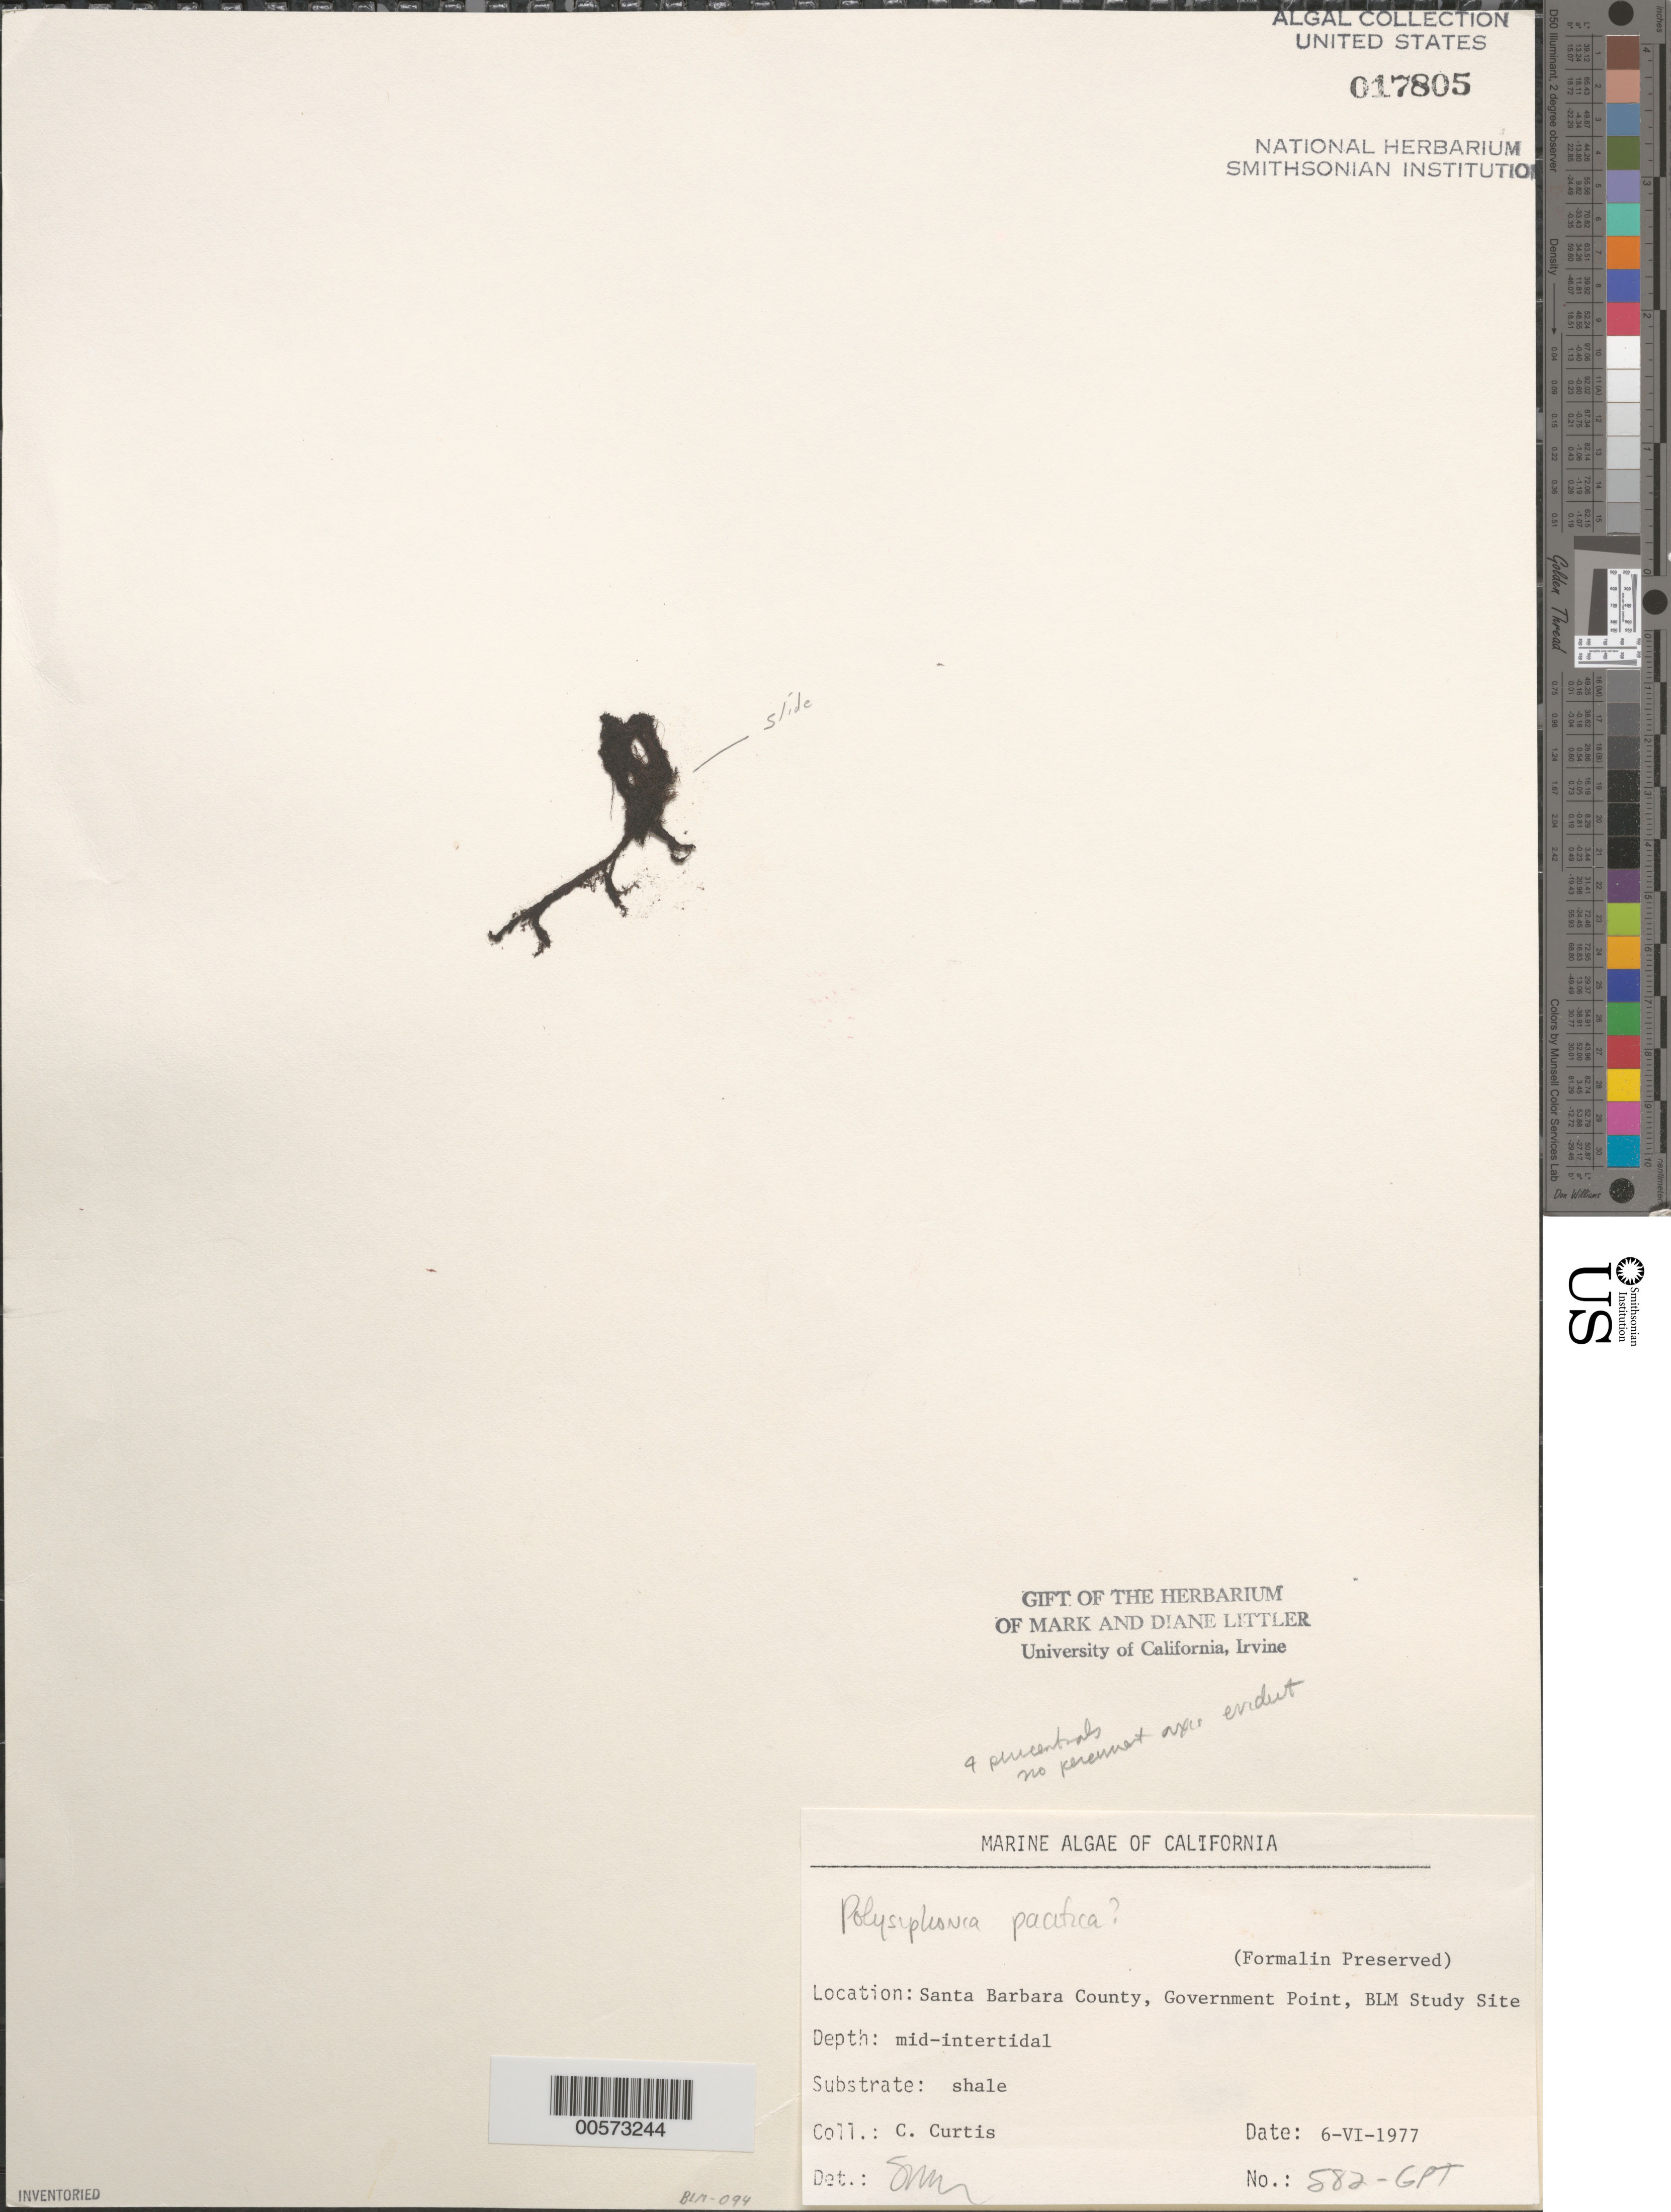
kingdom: Plantae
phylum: Rhodophyta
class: Florideophyceae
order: Ceramiales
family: Rhodomelaceae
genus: Polysiphonia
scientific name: Polysiphonia pacifica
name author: Hollenb.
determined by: Murray, S. N.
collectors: C. Curtis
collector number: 582-gpt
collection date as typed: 06 Jun 1977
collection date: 1977-06-06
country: United States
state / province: California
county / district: Santa Barbara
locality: Government Point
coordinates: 34 26'31"N, 120 24'06"W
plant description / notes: BLM-SOCALBIGHT Rocky Intertidal Survey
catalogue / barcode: US 17805